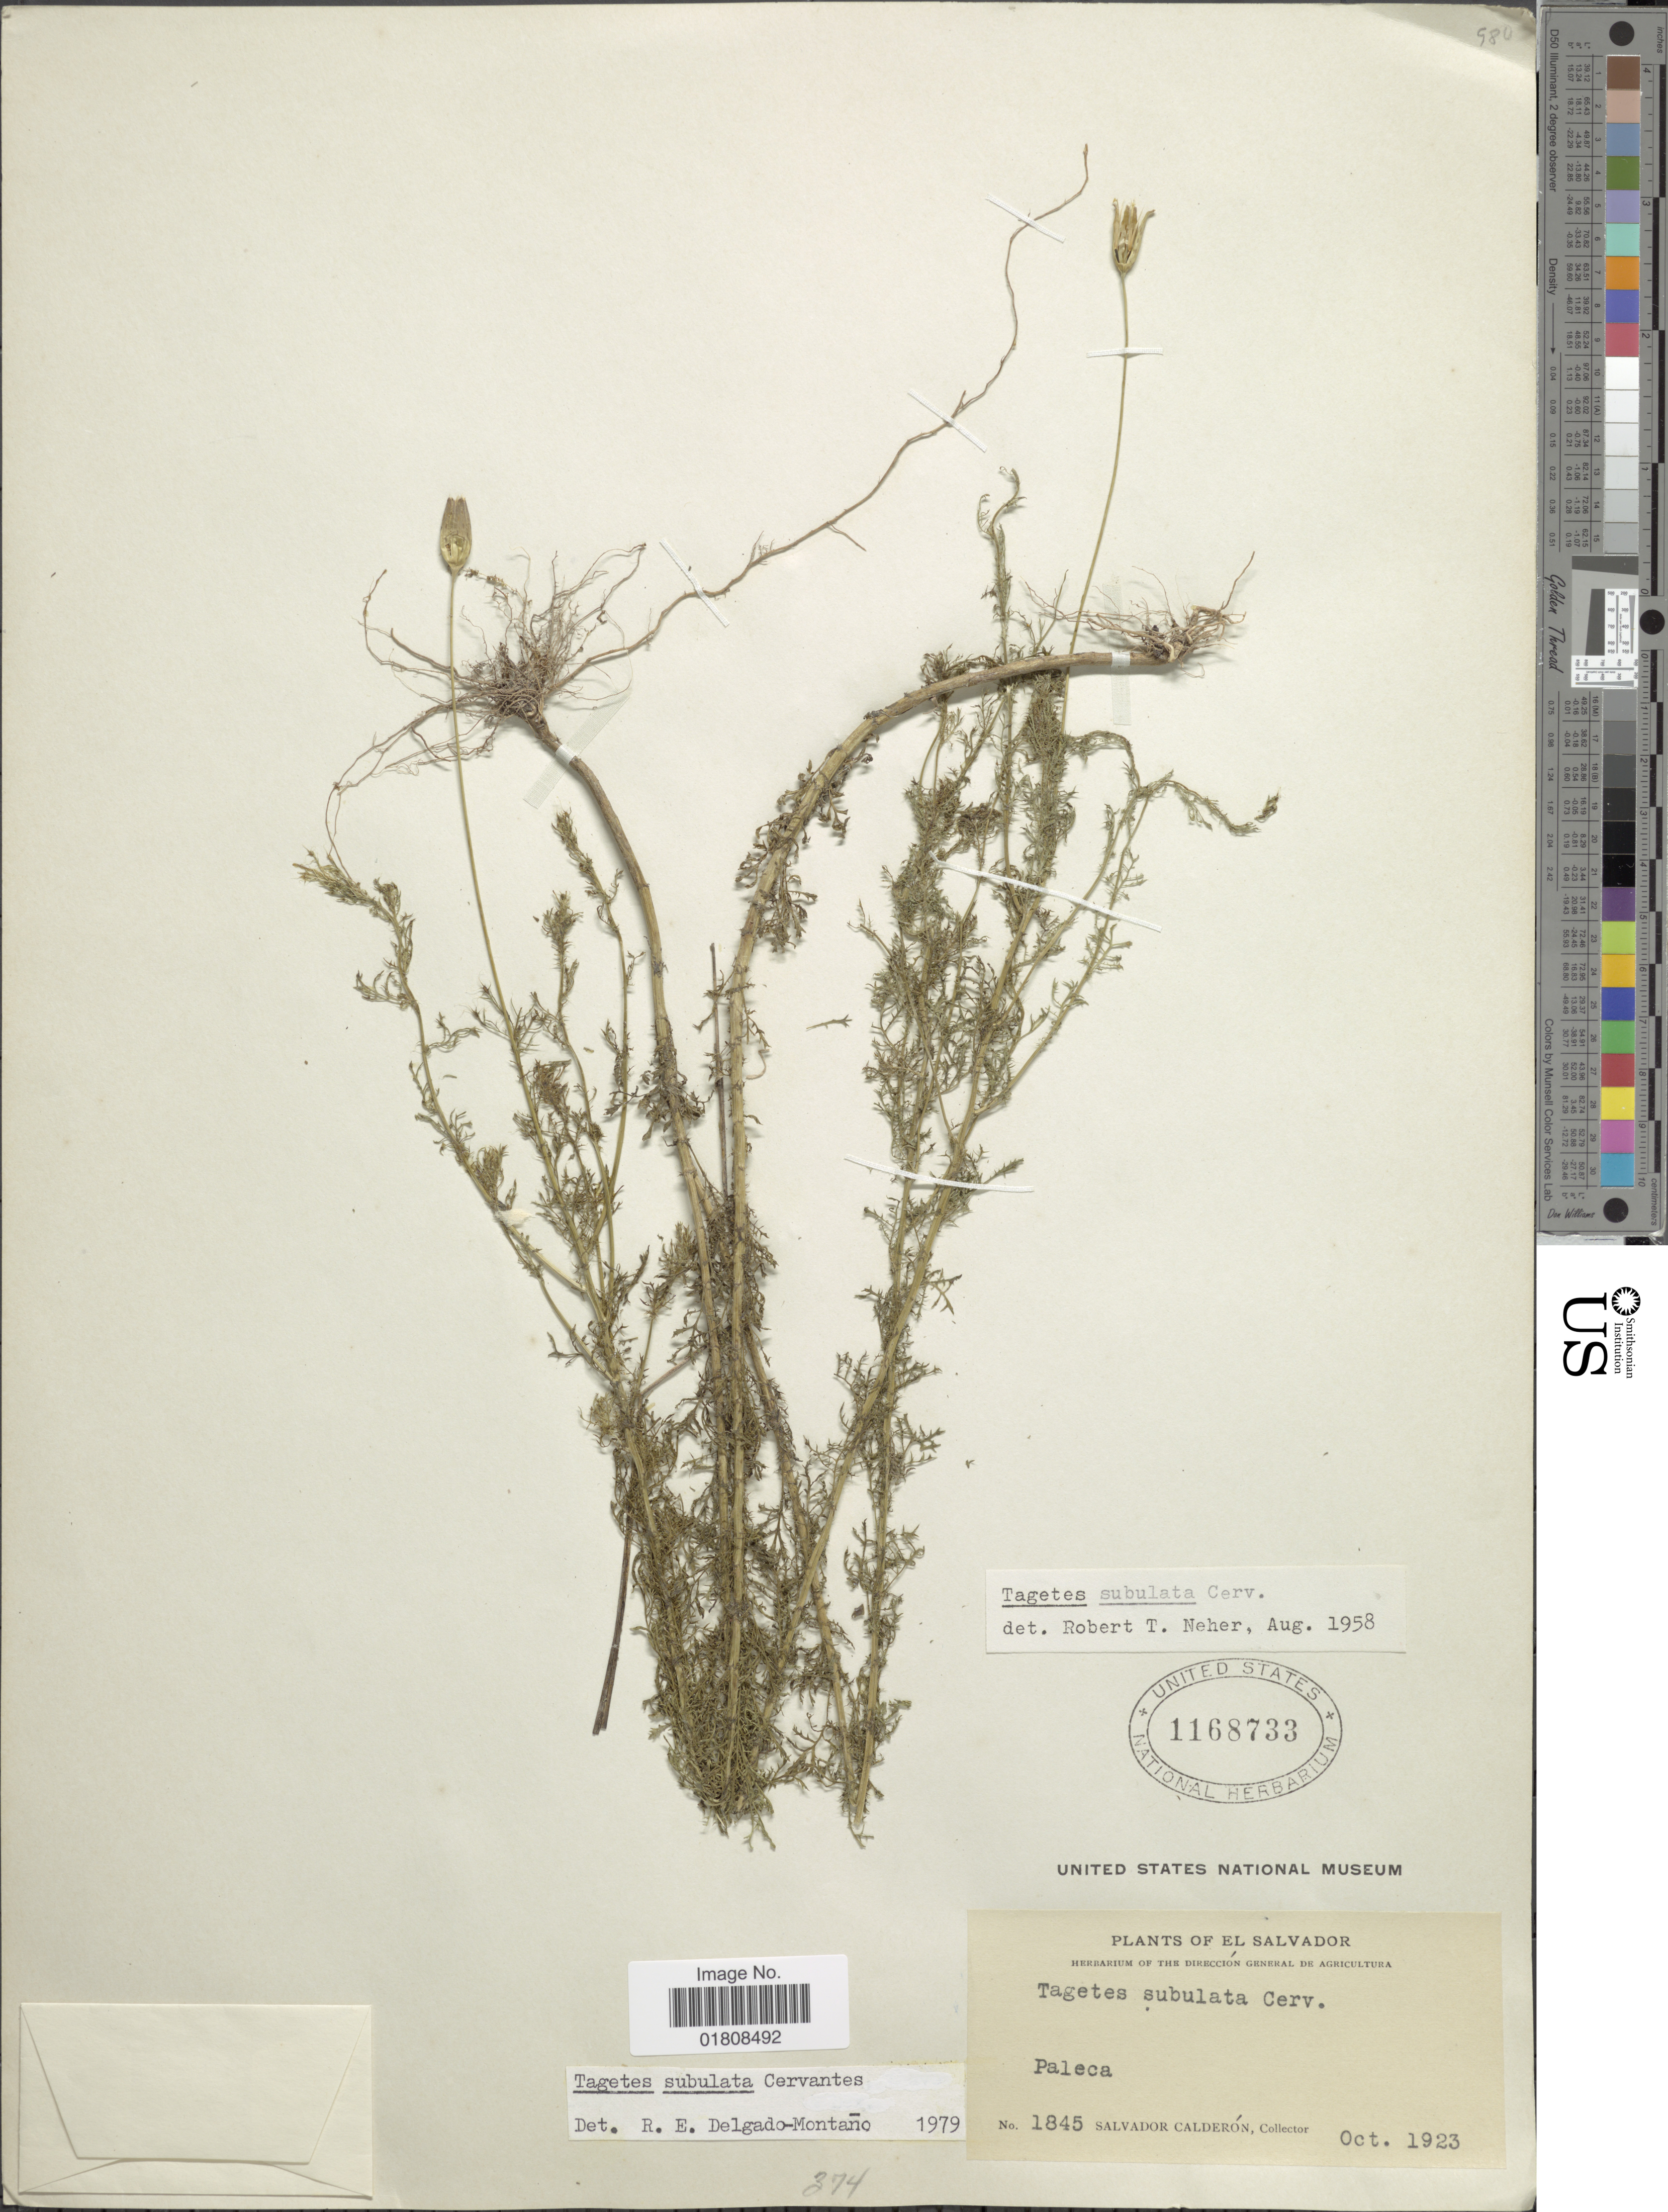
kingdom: Plantae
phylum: Tracheophyta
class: Magnoliopsida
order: Asterales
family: Asteraceae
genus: Tagetes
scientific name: Tagetes subulata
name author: Cerv.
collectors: S. Calderón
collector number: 1845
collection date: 1923-10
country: El Salvador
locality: Paleca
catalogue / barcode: US 1168733